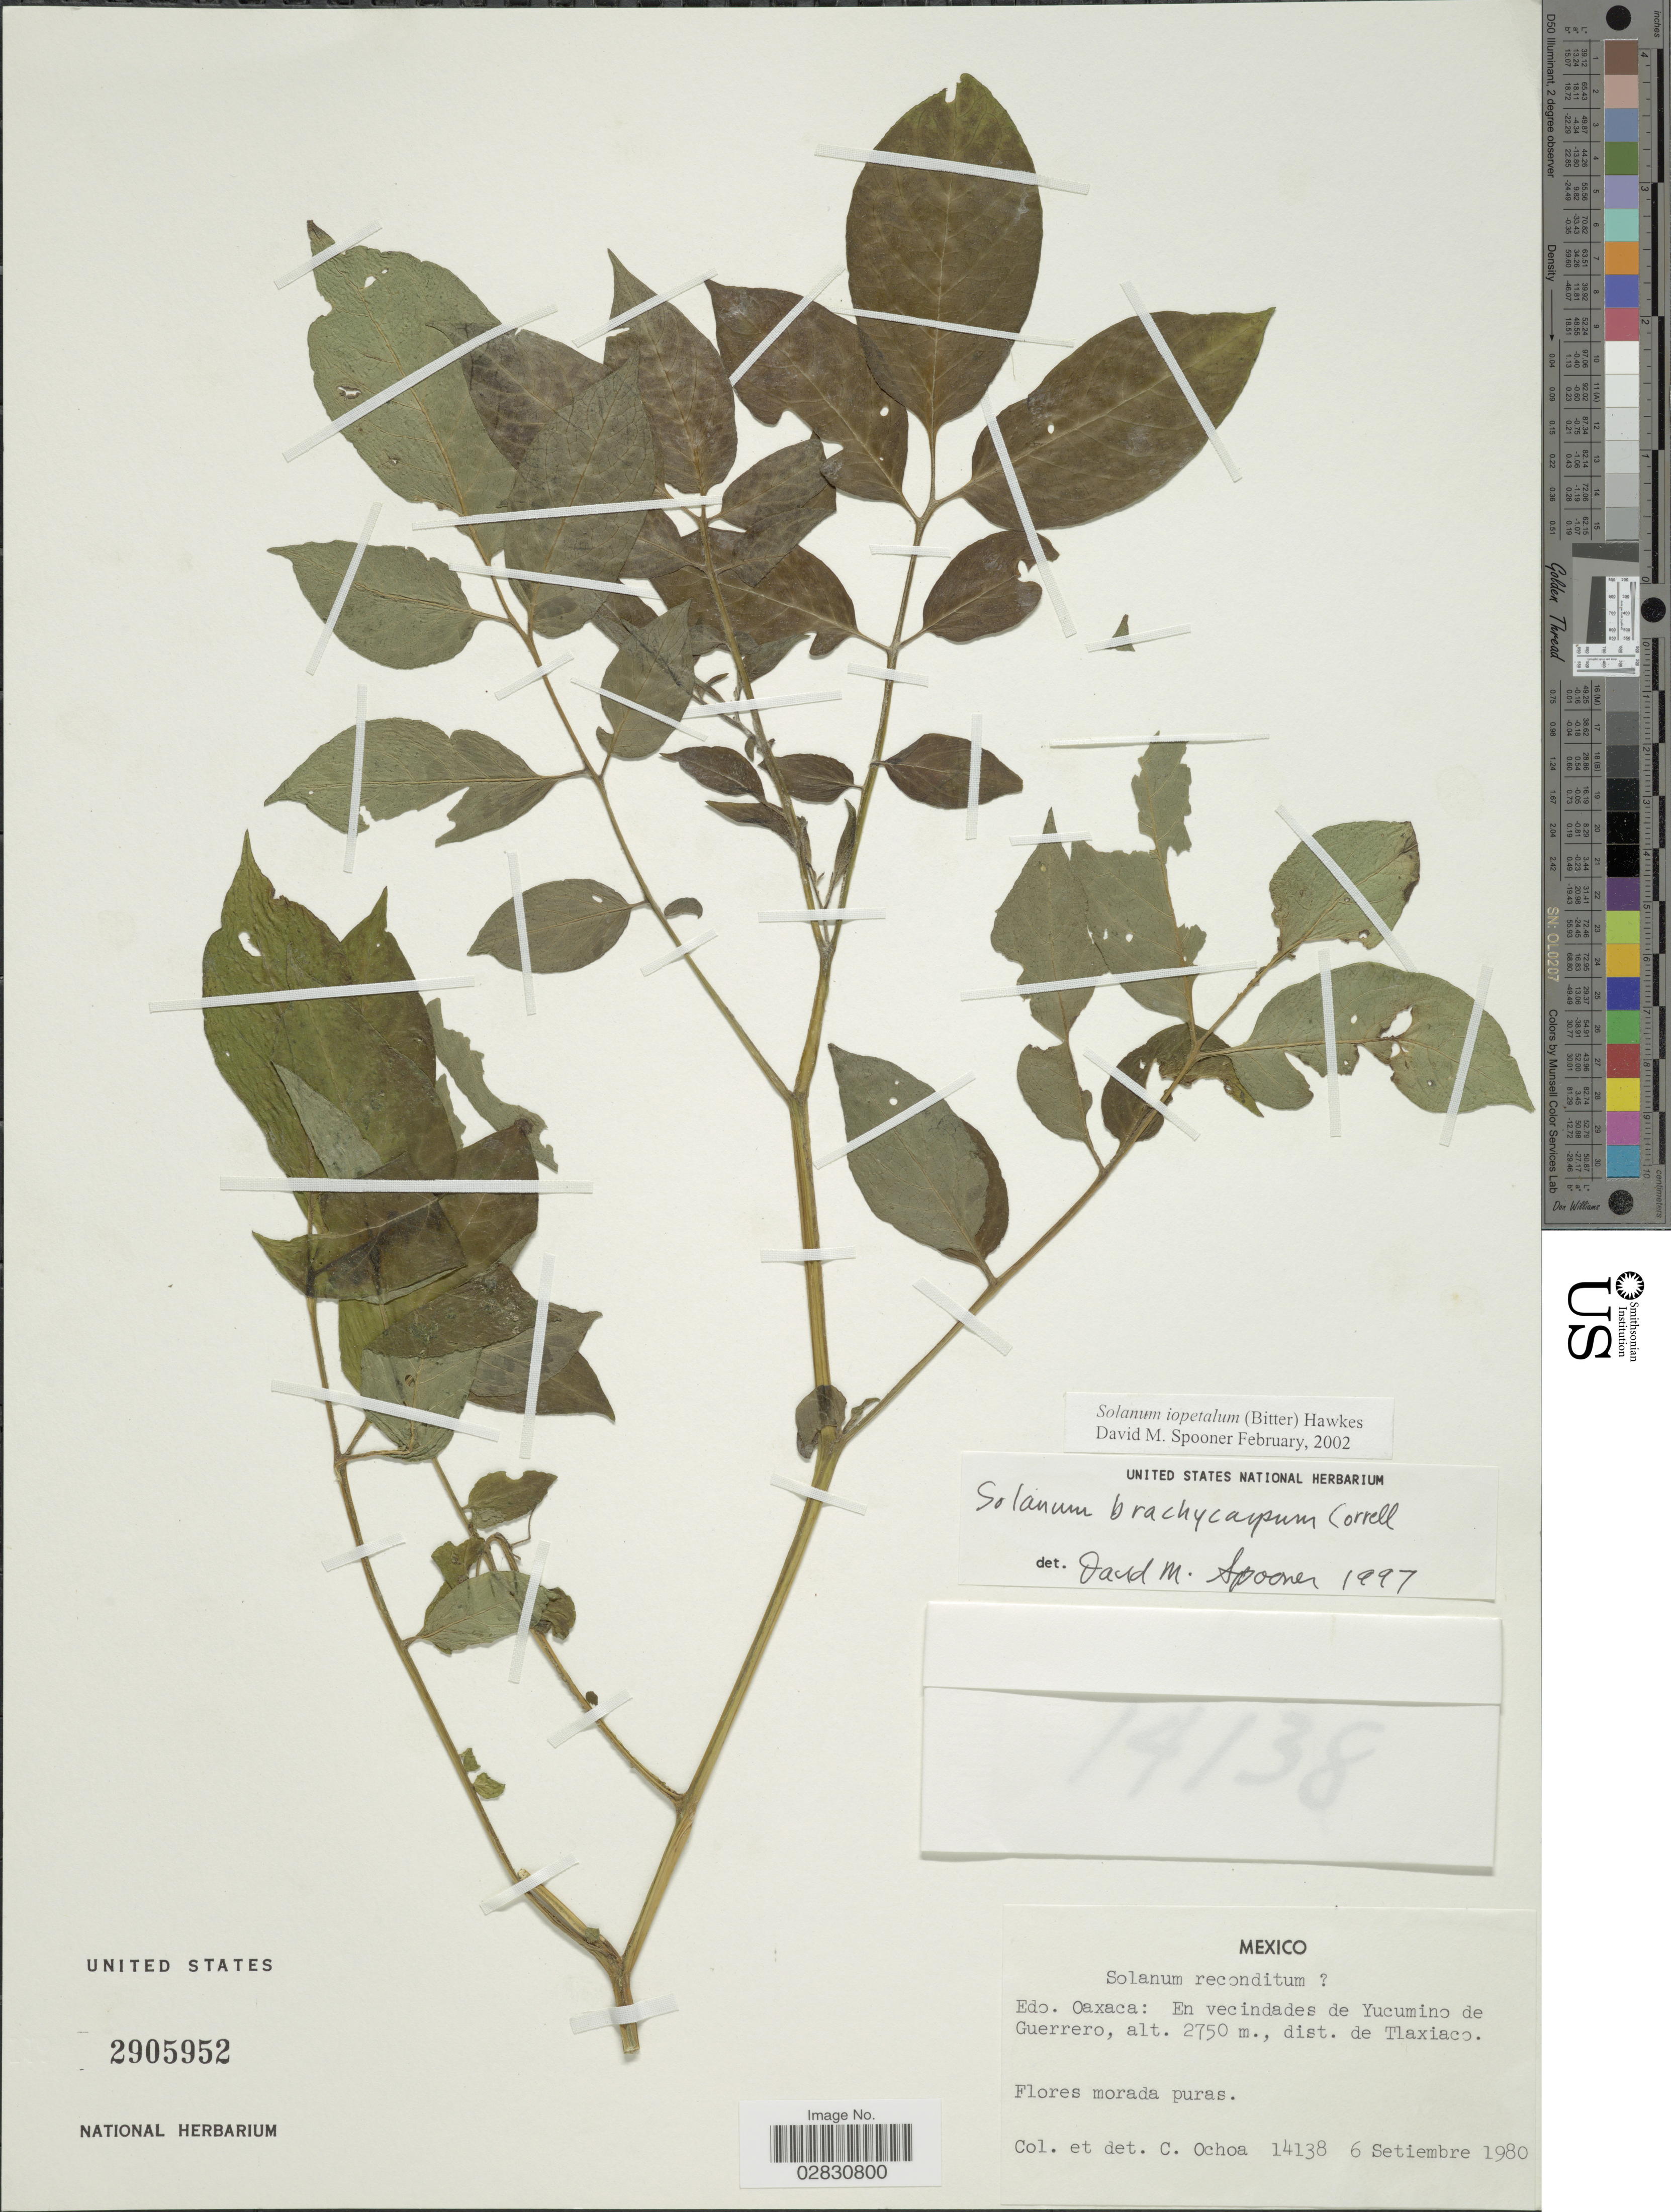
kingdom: Plantae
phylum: Tracheophyta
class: Magnoliopsida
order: Solanales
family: Solanaceae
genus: Solanum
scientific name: Solanum iopetalum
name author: (Bitter) Hawkes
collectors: C. Ochoa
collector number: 14138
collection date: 1980-09-06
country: Mexico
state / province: Oaxaca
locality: Edo. Oaxaca: En vecindades de Yucumino de Guerrero, dist. de Tlaxiaco.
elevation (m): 2750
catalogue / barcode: US 2905952